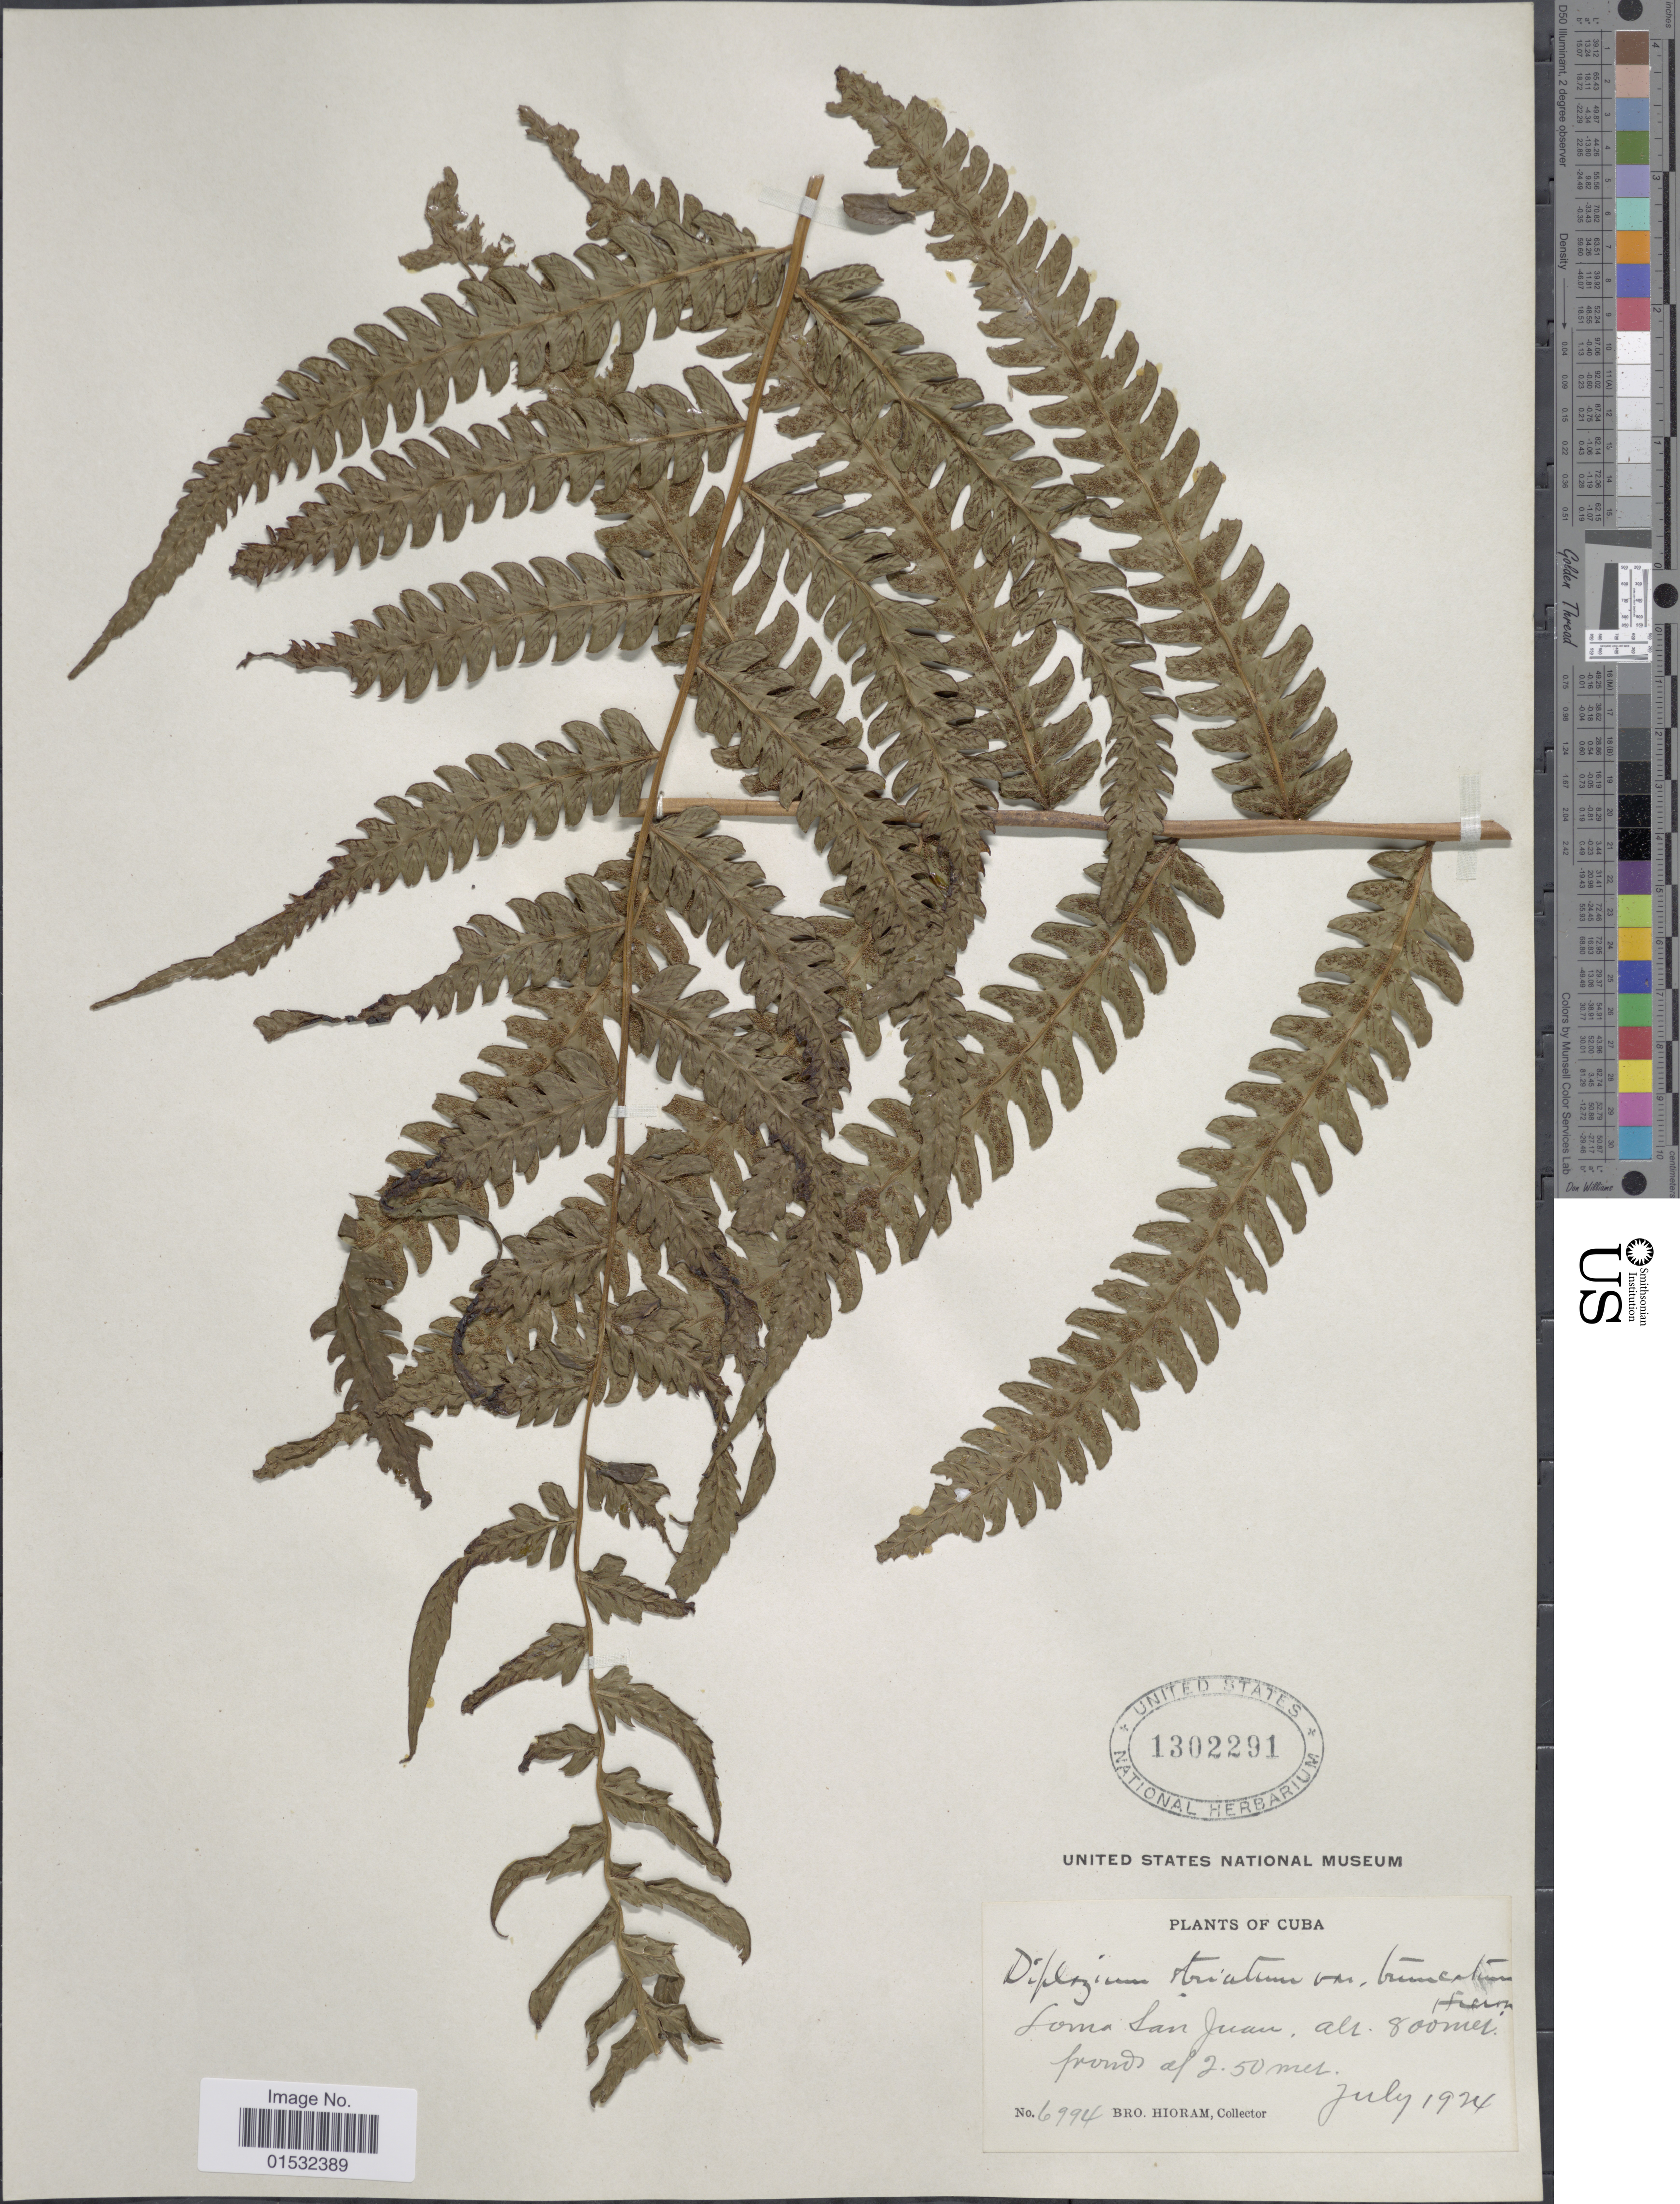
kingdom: Plantae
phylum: Tracheophyta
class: Polypodiopsida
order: Polypodiales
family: Athyriaceae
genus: Diplazium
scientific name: Diplazium striatum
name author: (L.) C. Presl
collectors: Bro. Hioram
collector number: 6994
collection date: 1924-07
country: Cuba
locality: Loma San Juan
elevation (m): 800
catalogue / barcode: US 1302291